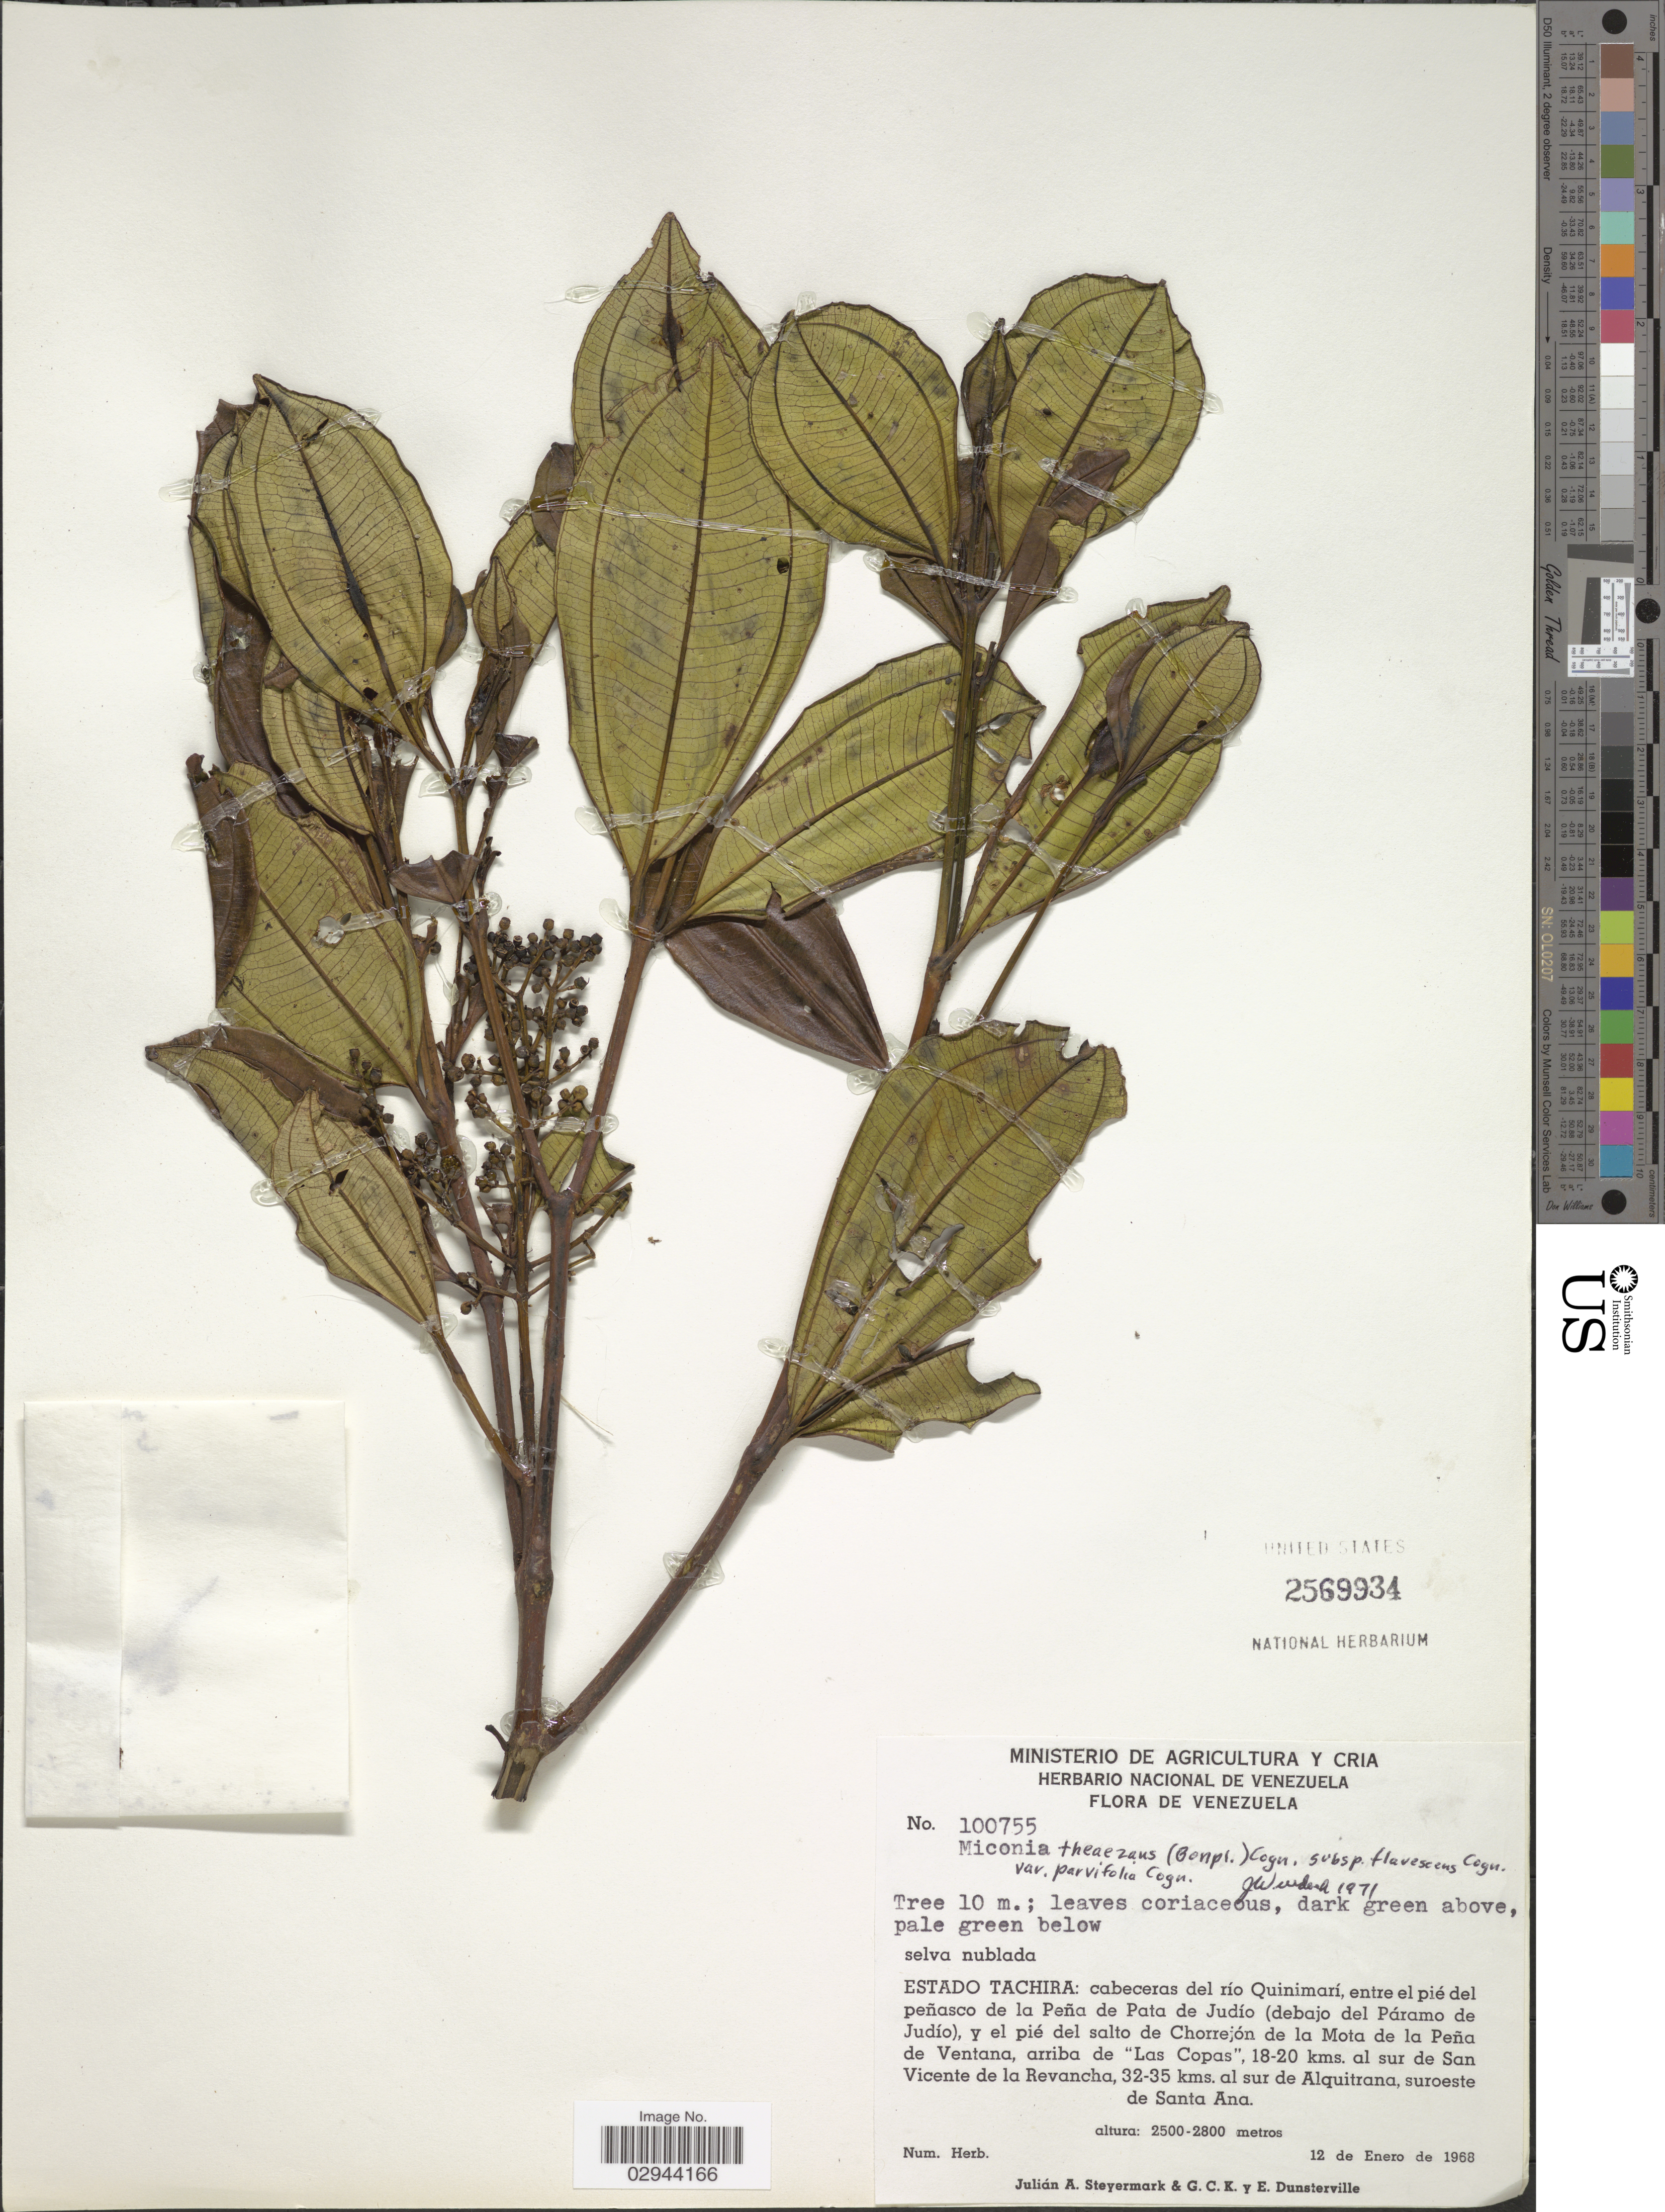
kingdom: Plantae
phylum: Tracheophyta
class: Magnoliopsida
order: Myrtales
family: Melastomataceae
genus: Miconia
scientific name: Miconia theizans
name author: (Bonpl.) Cogn.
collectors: J. Steyermark, G. C. K. Dunsterville & E. Dunsterville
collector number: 100755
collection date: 1968-01-12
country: Venezuela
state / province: Tachira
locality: Cabeceras del río Quinimarí, entre el pié del peñasco de la Peña de Pata de Judío (debajo del Páramo de Judío), y el pié del salto de Chorrejón de la Mota de la Peña de Ventana, arriba de "Las Copas", 18-20 kms. al sur de San Vicente de la Revancha, 32-35 kms. al sur de Alquitrana, suroeste de Santa Ana.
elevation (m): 2500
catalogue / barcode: US 2569934